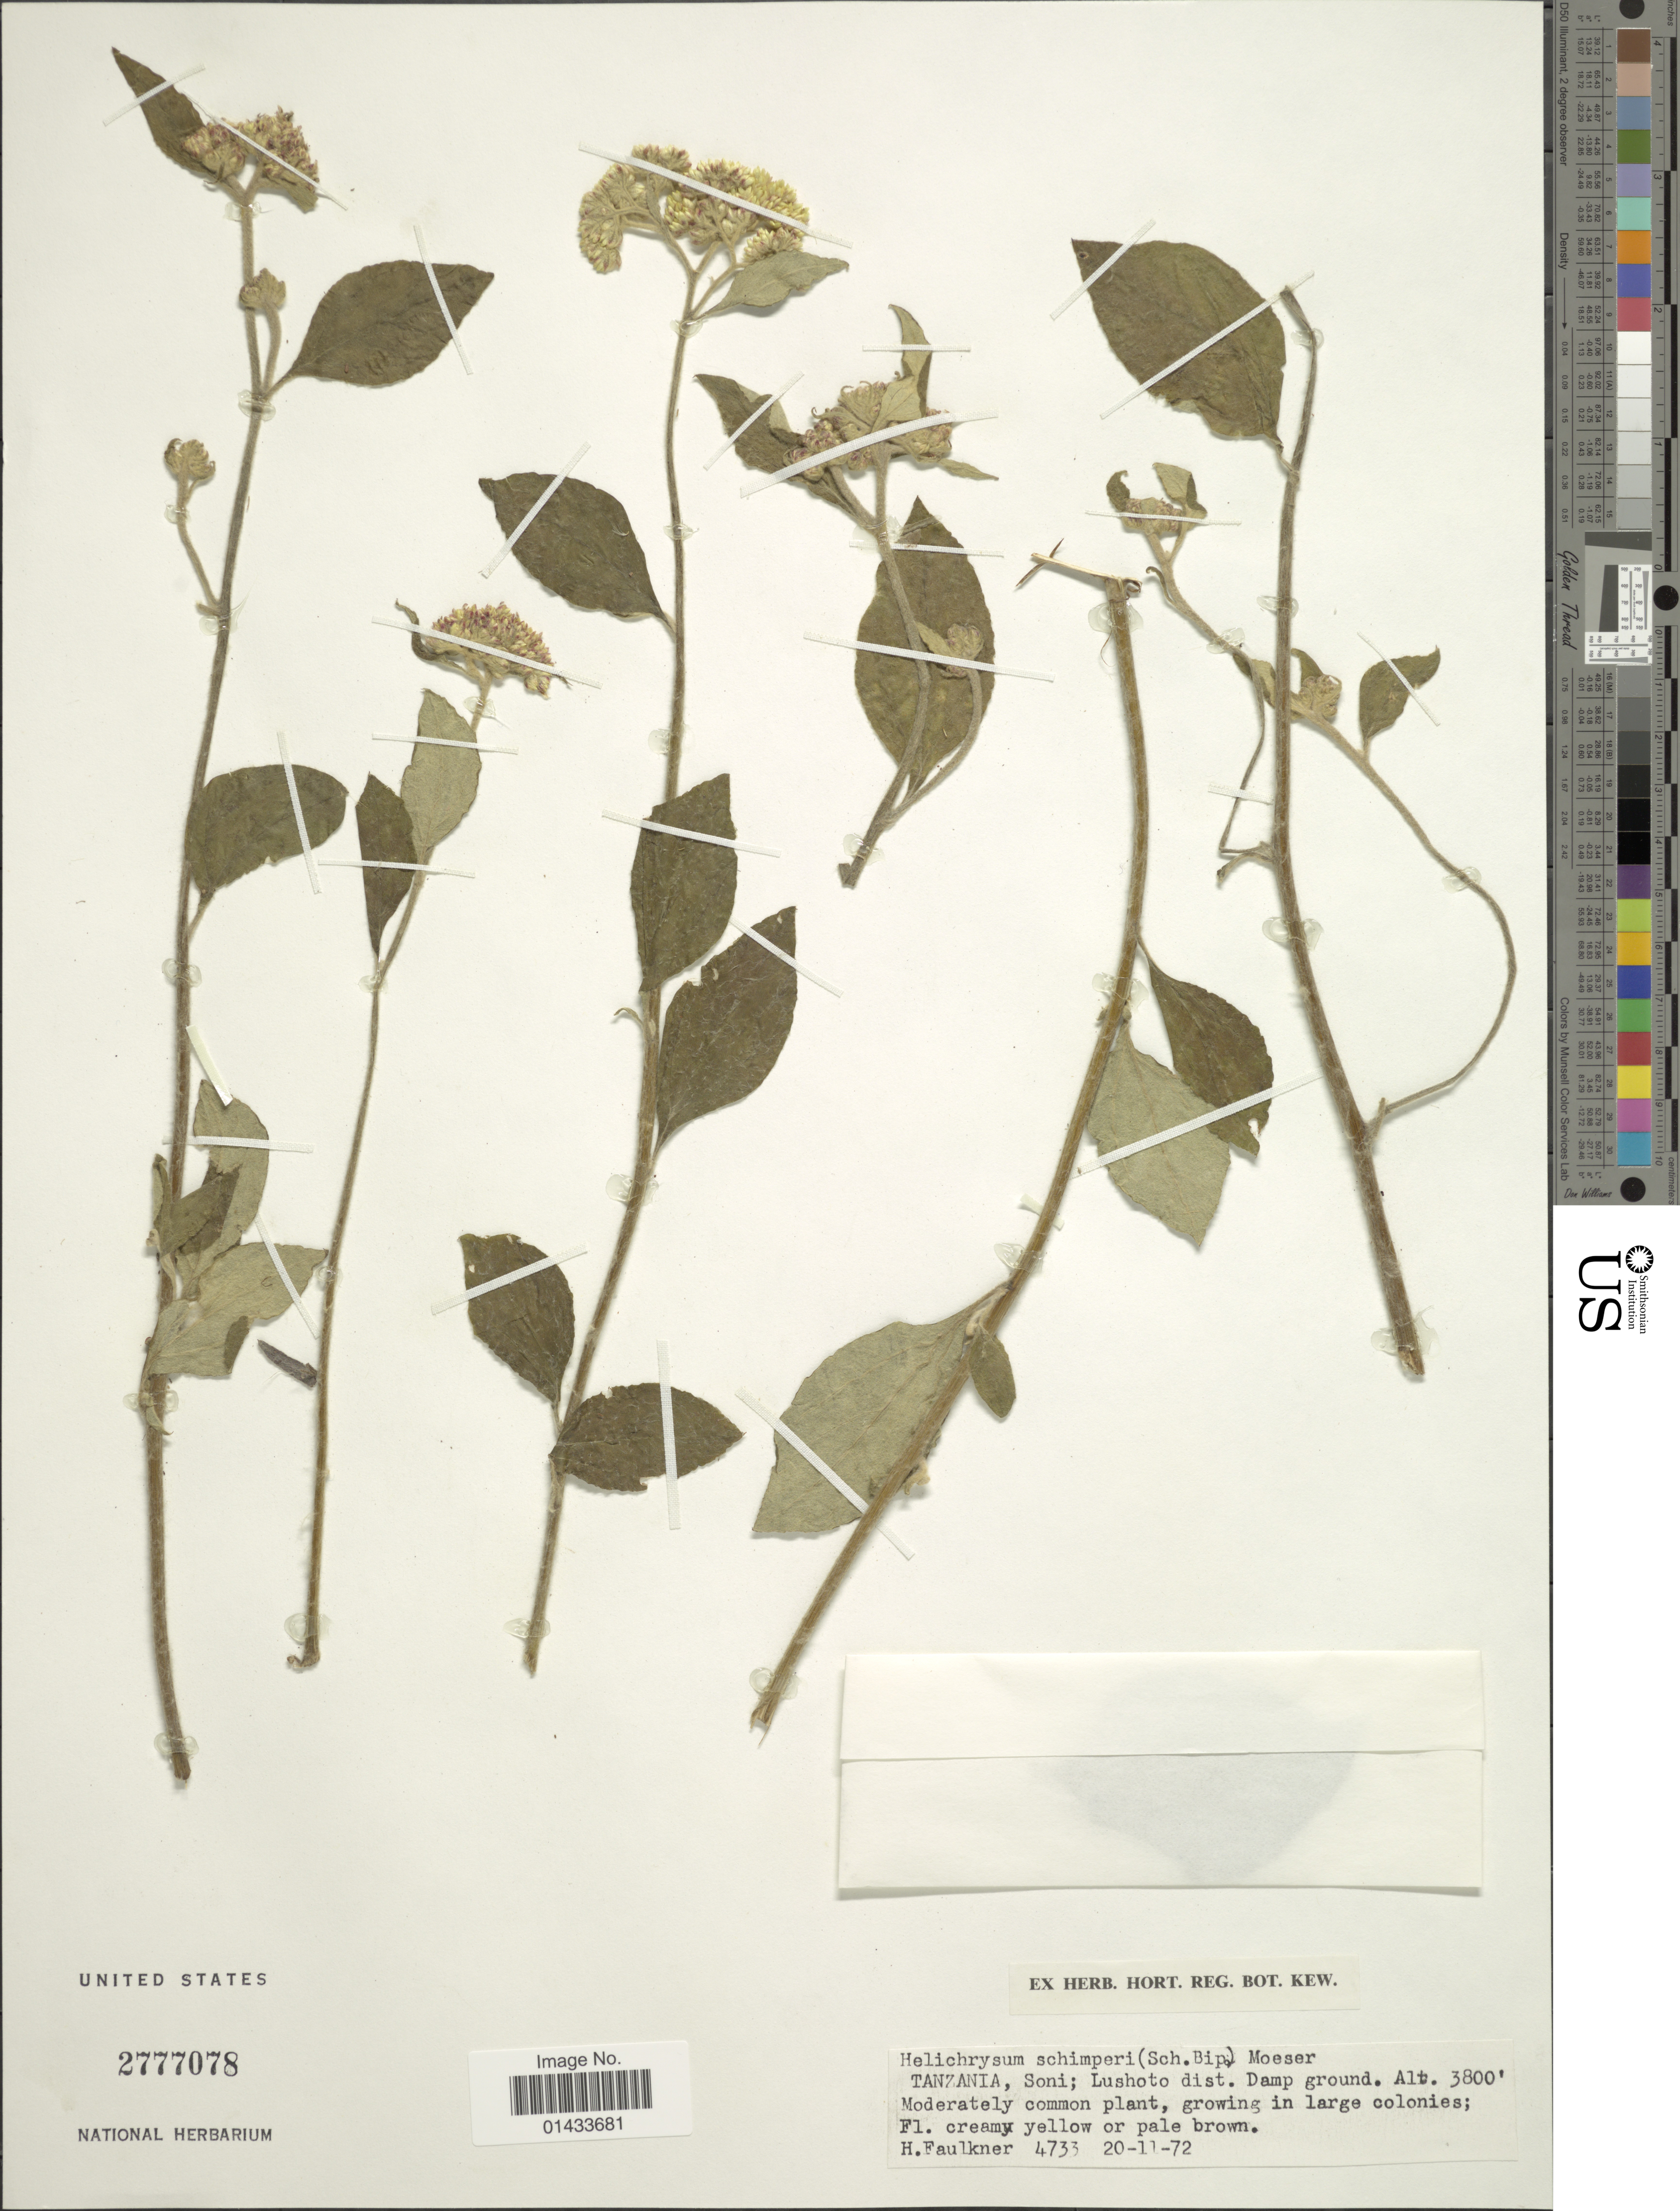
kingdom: Plantae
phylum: Tracheophyta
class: Magnoliopsida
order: Asterales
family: Asteraceae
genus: Helichrysum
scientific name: Helichrysum schimperi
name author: (Sch. Bip.) Moeser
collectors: H. Faulkner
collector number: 4733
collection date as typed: Transcribed d/m/y: 20/11/72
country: Tanzania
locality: Soni, Lushoto dist.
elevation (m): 1158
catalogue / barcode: US 2777078